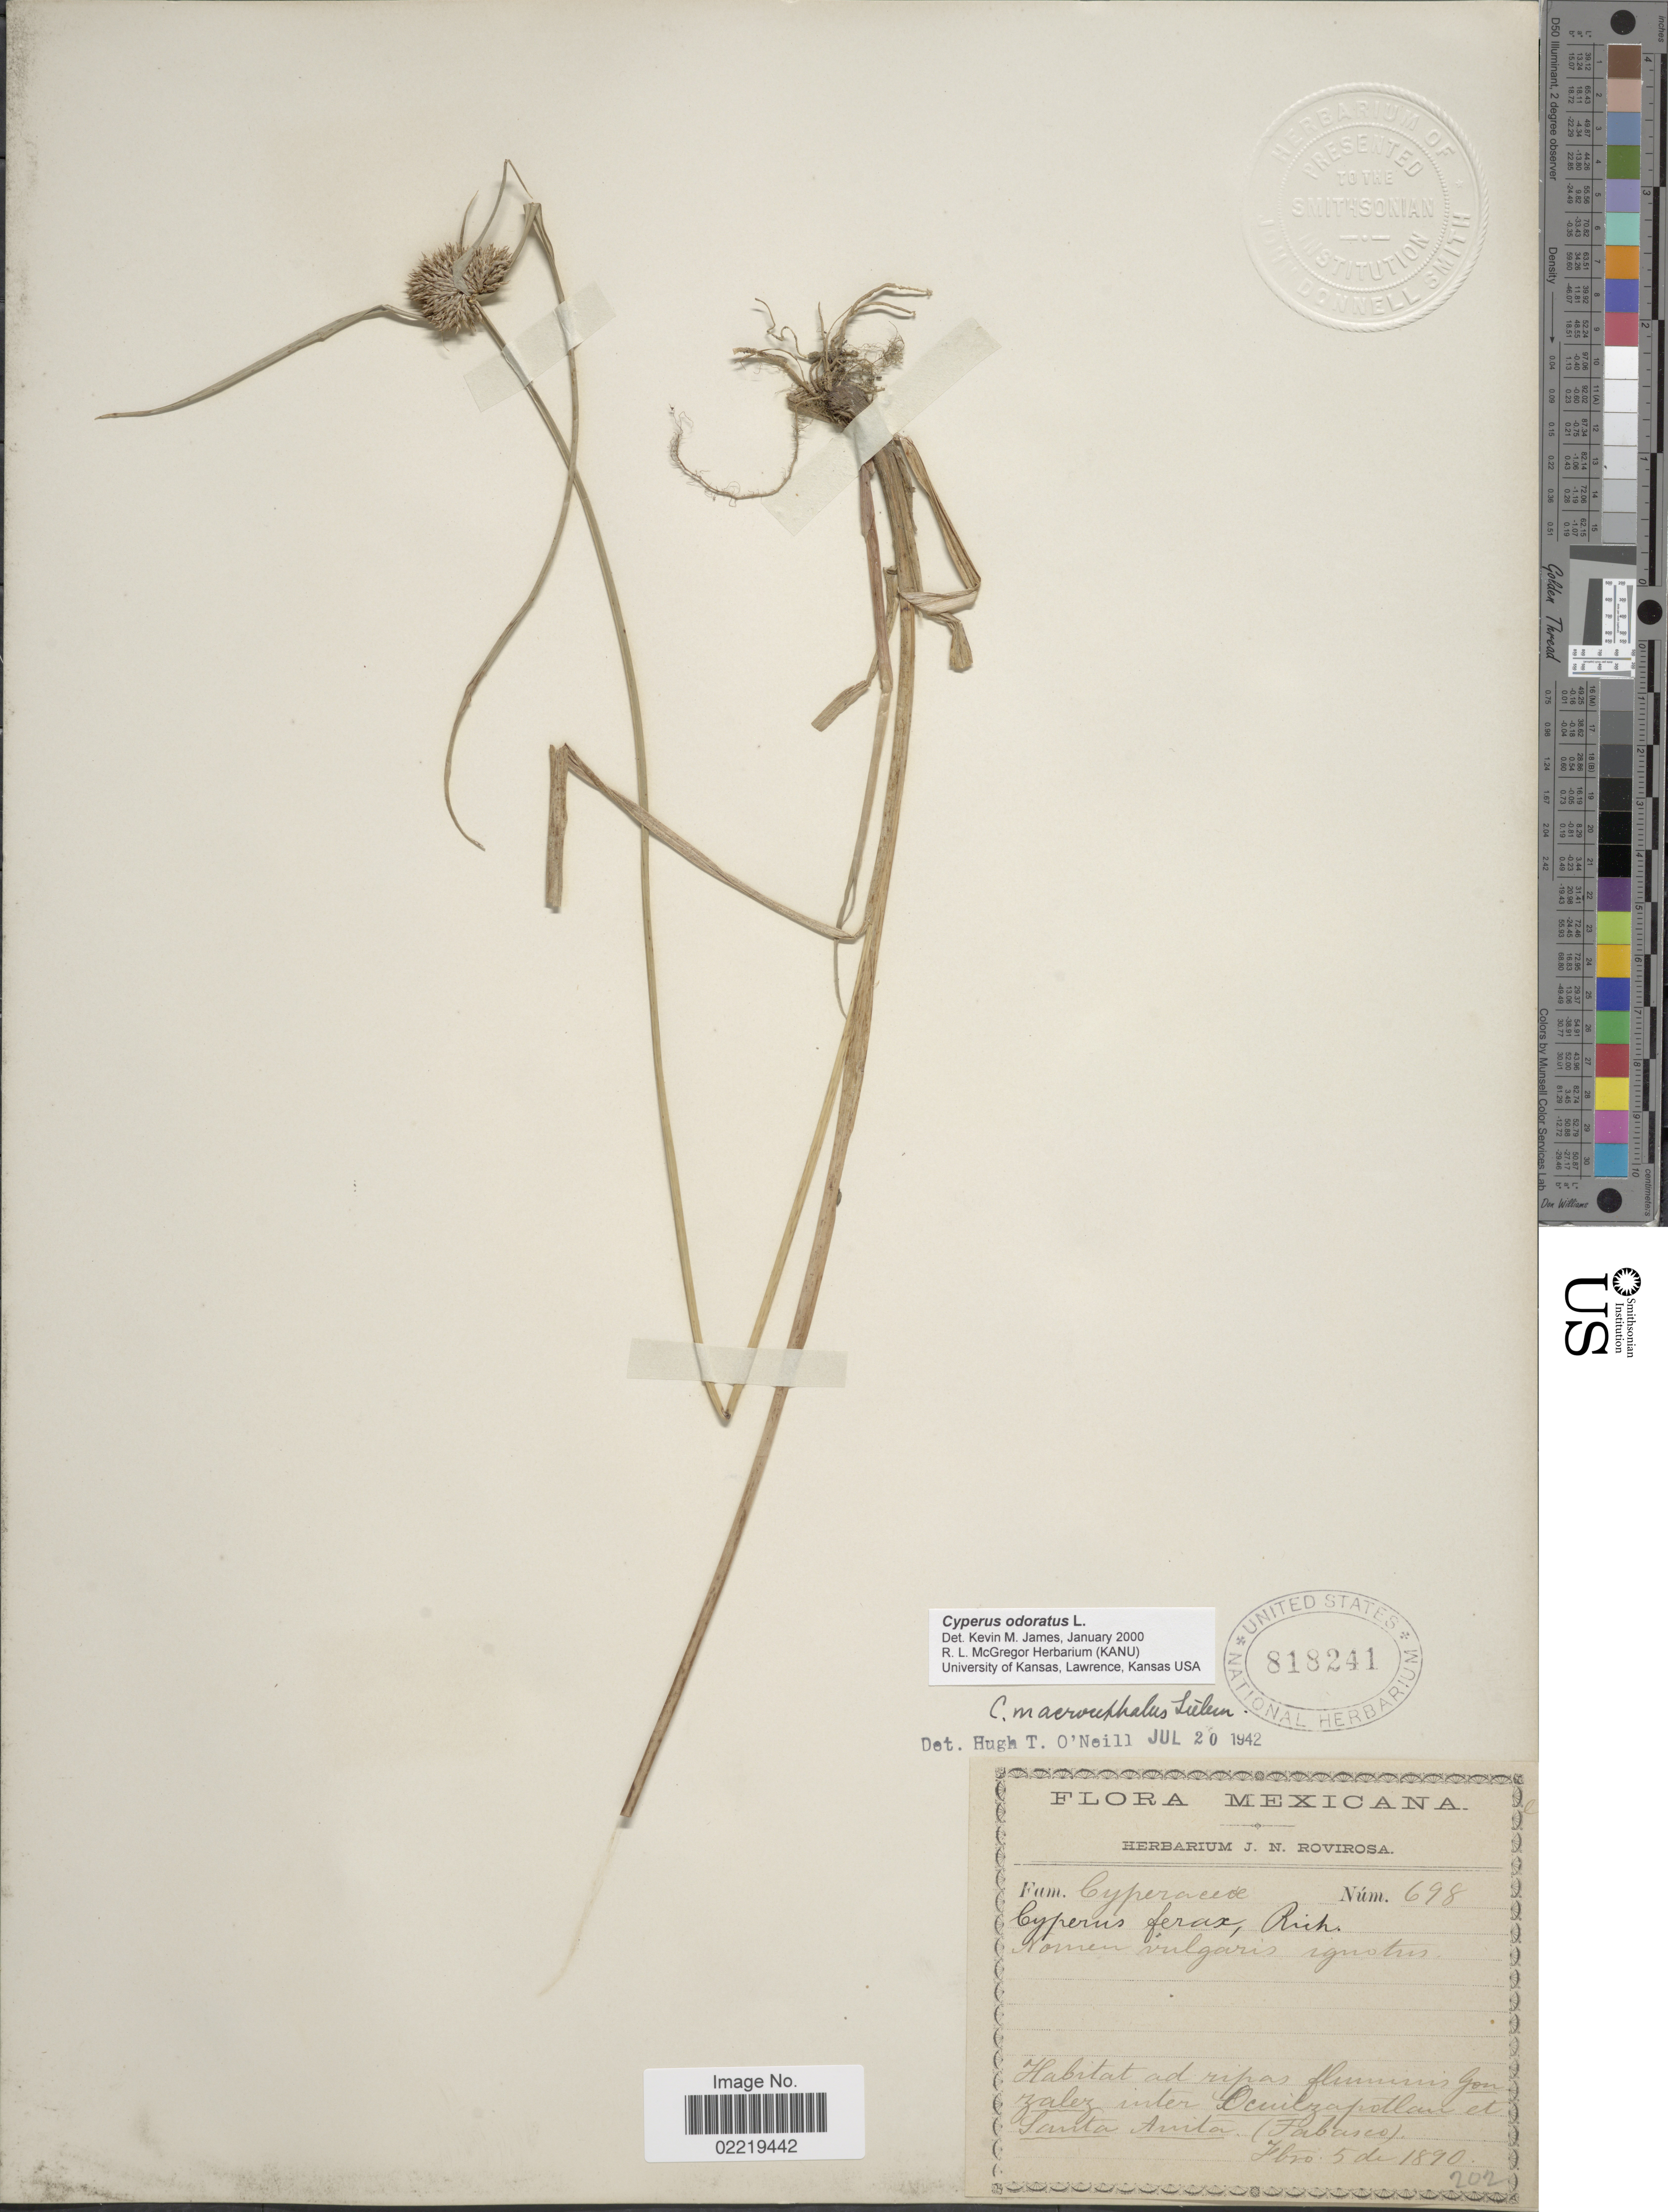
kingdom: Plantae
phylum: Tracheophyta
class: Liliopsida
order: Poales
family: Cyperaceae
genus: Cyperus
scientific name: Cyperus odoratus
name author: L.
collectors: ex herb. J. N. Rovirosa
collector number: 698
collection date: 1890-02-05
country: Mexico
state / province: Tabasco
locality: Mexicana, ad ripas fluminis Gonzalez inter Ocuilzapotlan et Santa Anita (Tabasco).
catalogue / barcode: US 818241